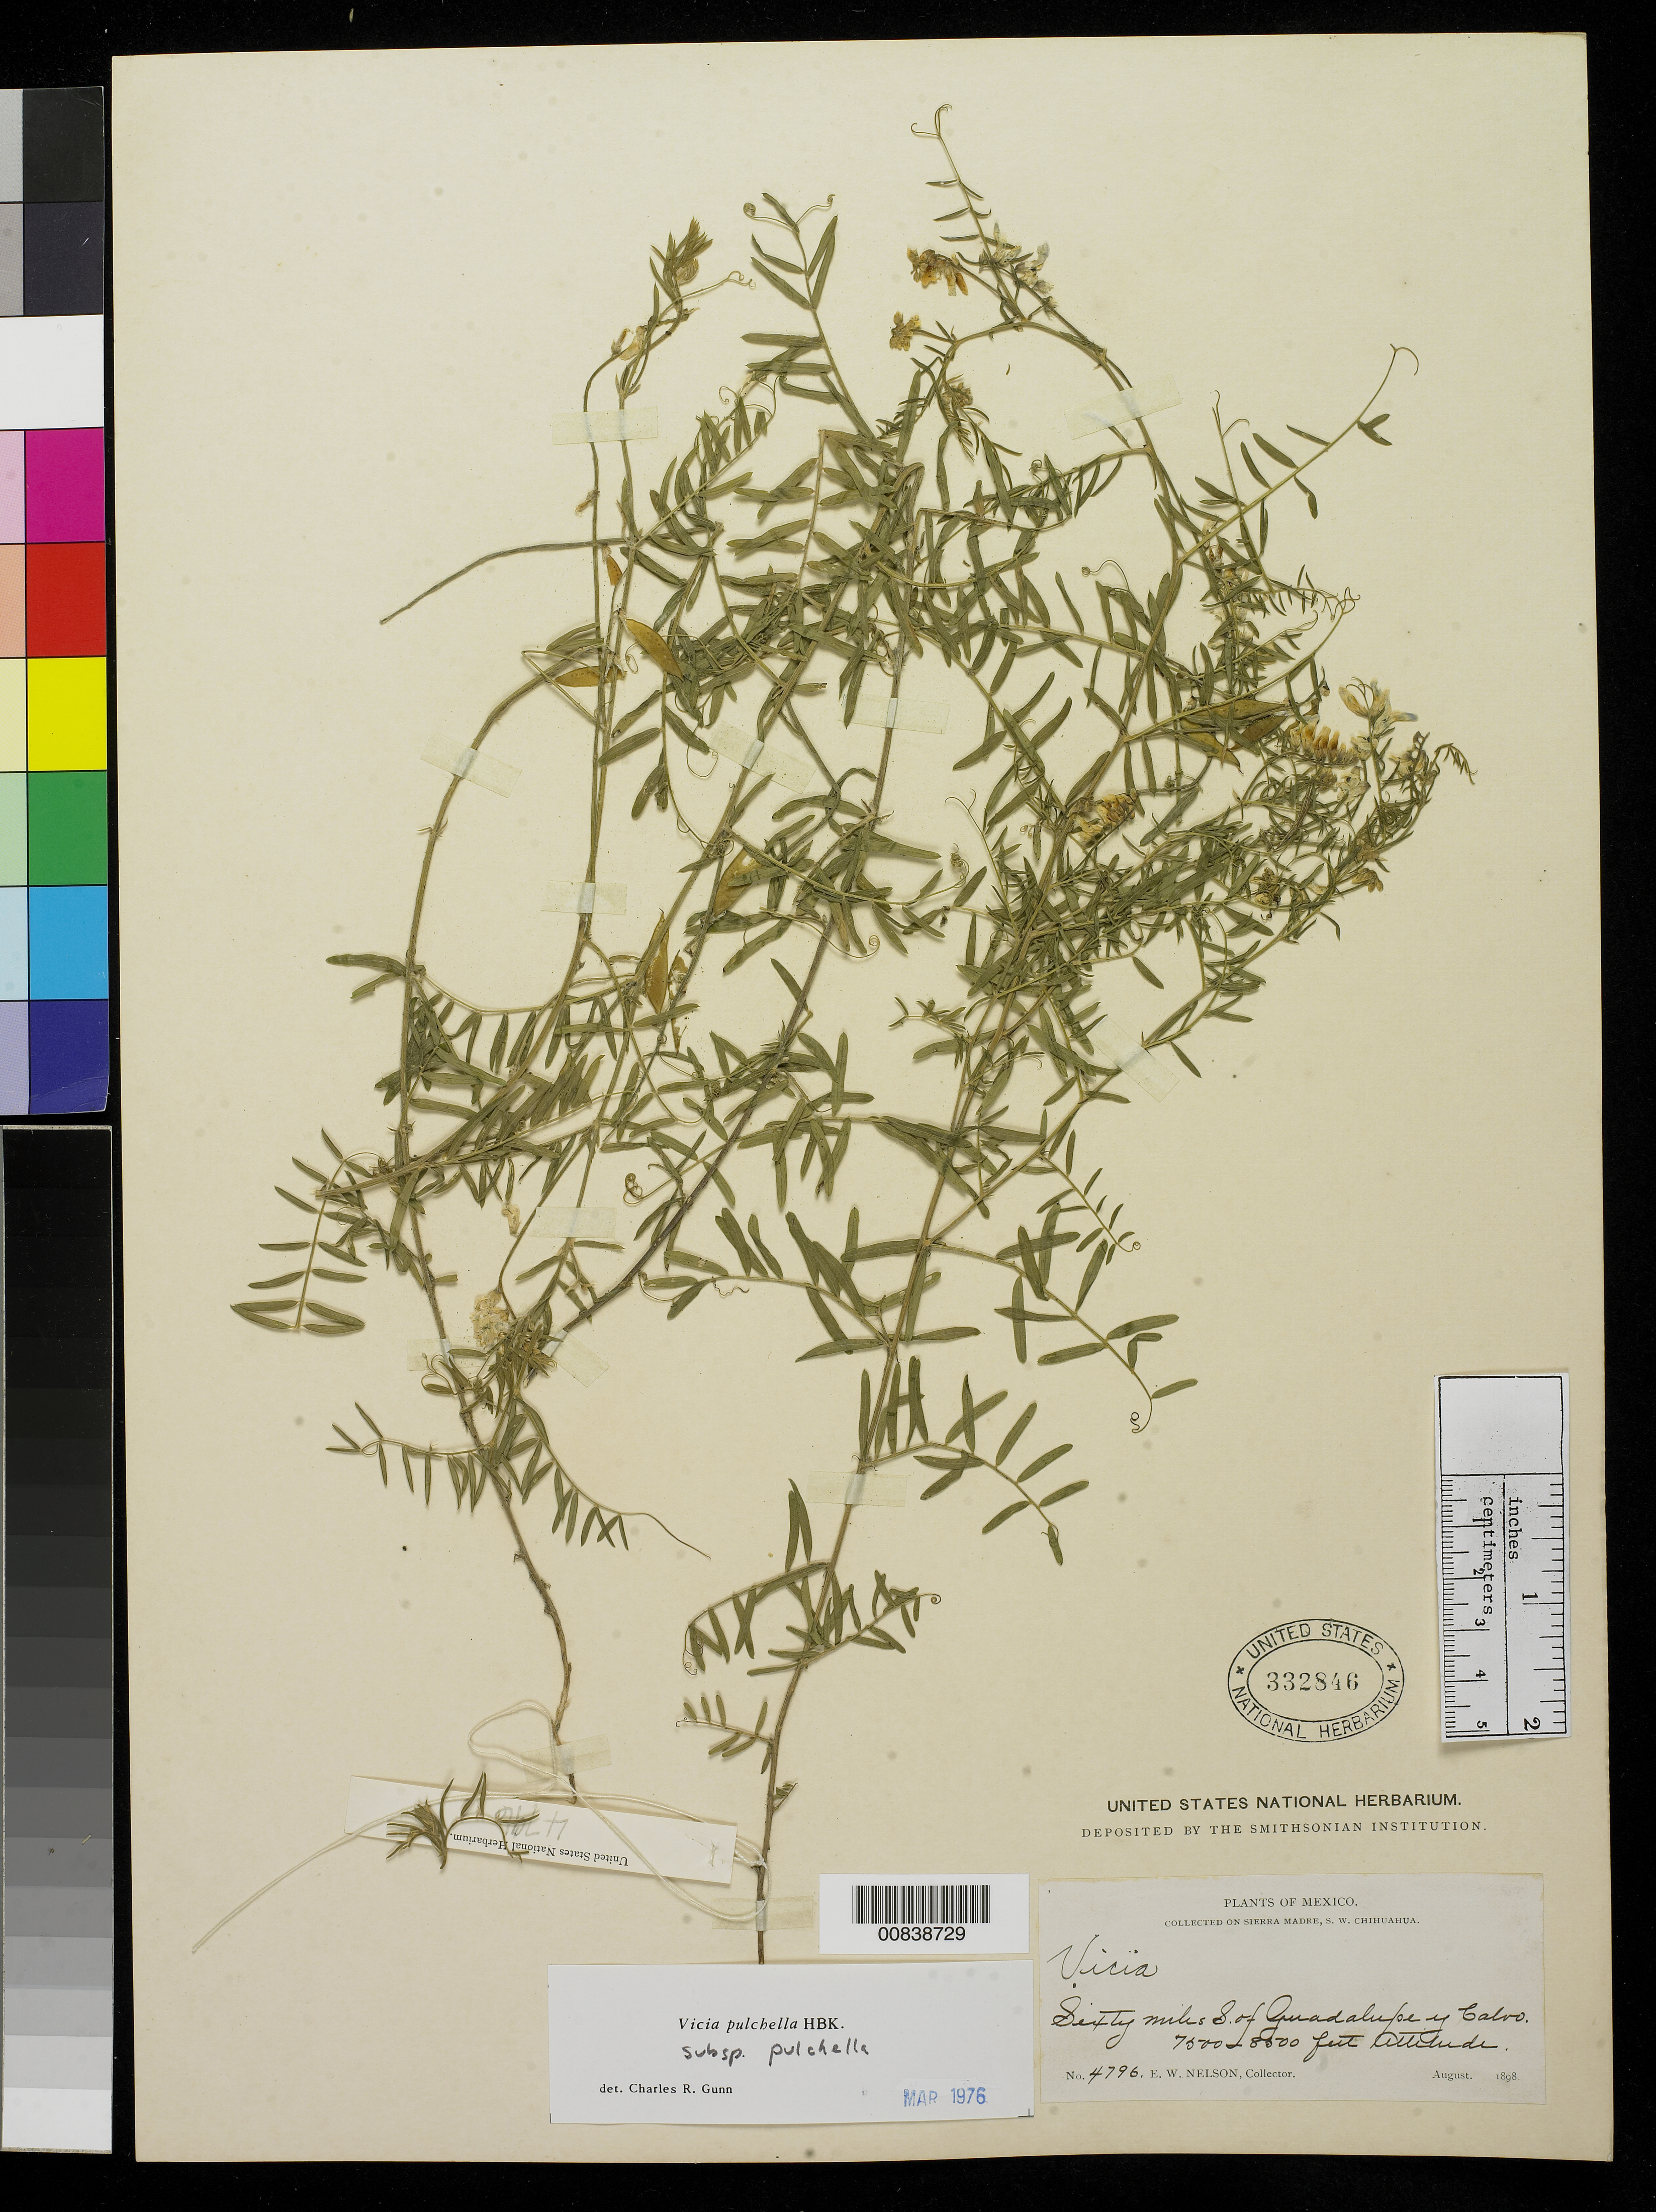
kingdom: Plantae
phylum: Tracheophyta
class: Magnoliopsida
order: Fabales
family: Fabaceae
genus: Vicia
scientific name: Vicia pulchella subsp. pulchella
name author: Kunth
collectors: E. W. Nelson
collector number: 4796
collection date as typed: Aug 1898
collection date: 1898-08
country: Mexico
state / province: Chihuahua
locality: Sixty miles S. of Guadalupe y Calvo. Sierra Madre, S.W. Chihuahua.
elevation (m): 2286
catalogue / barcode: US 332846